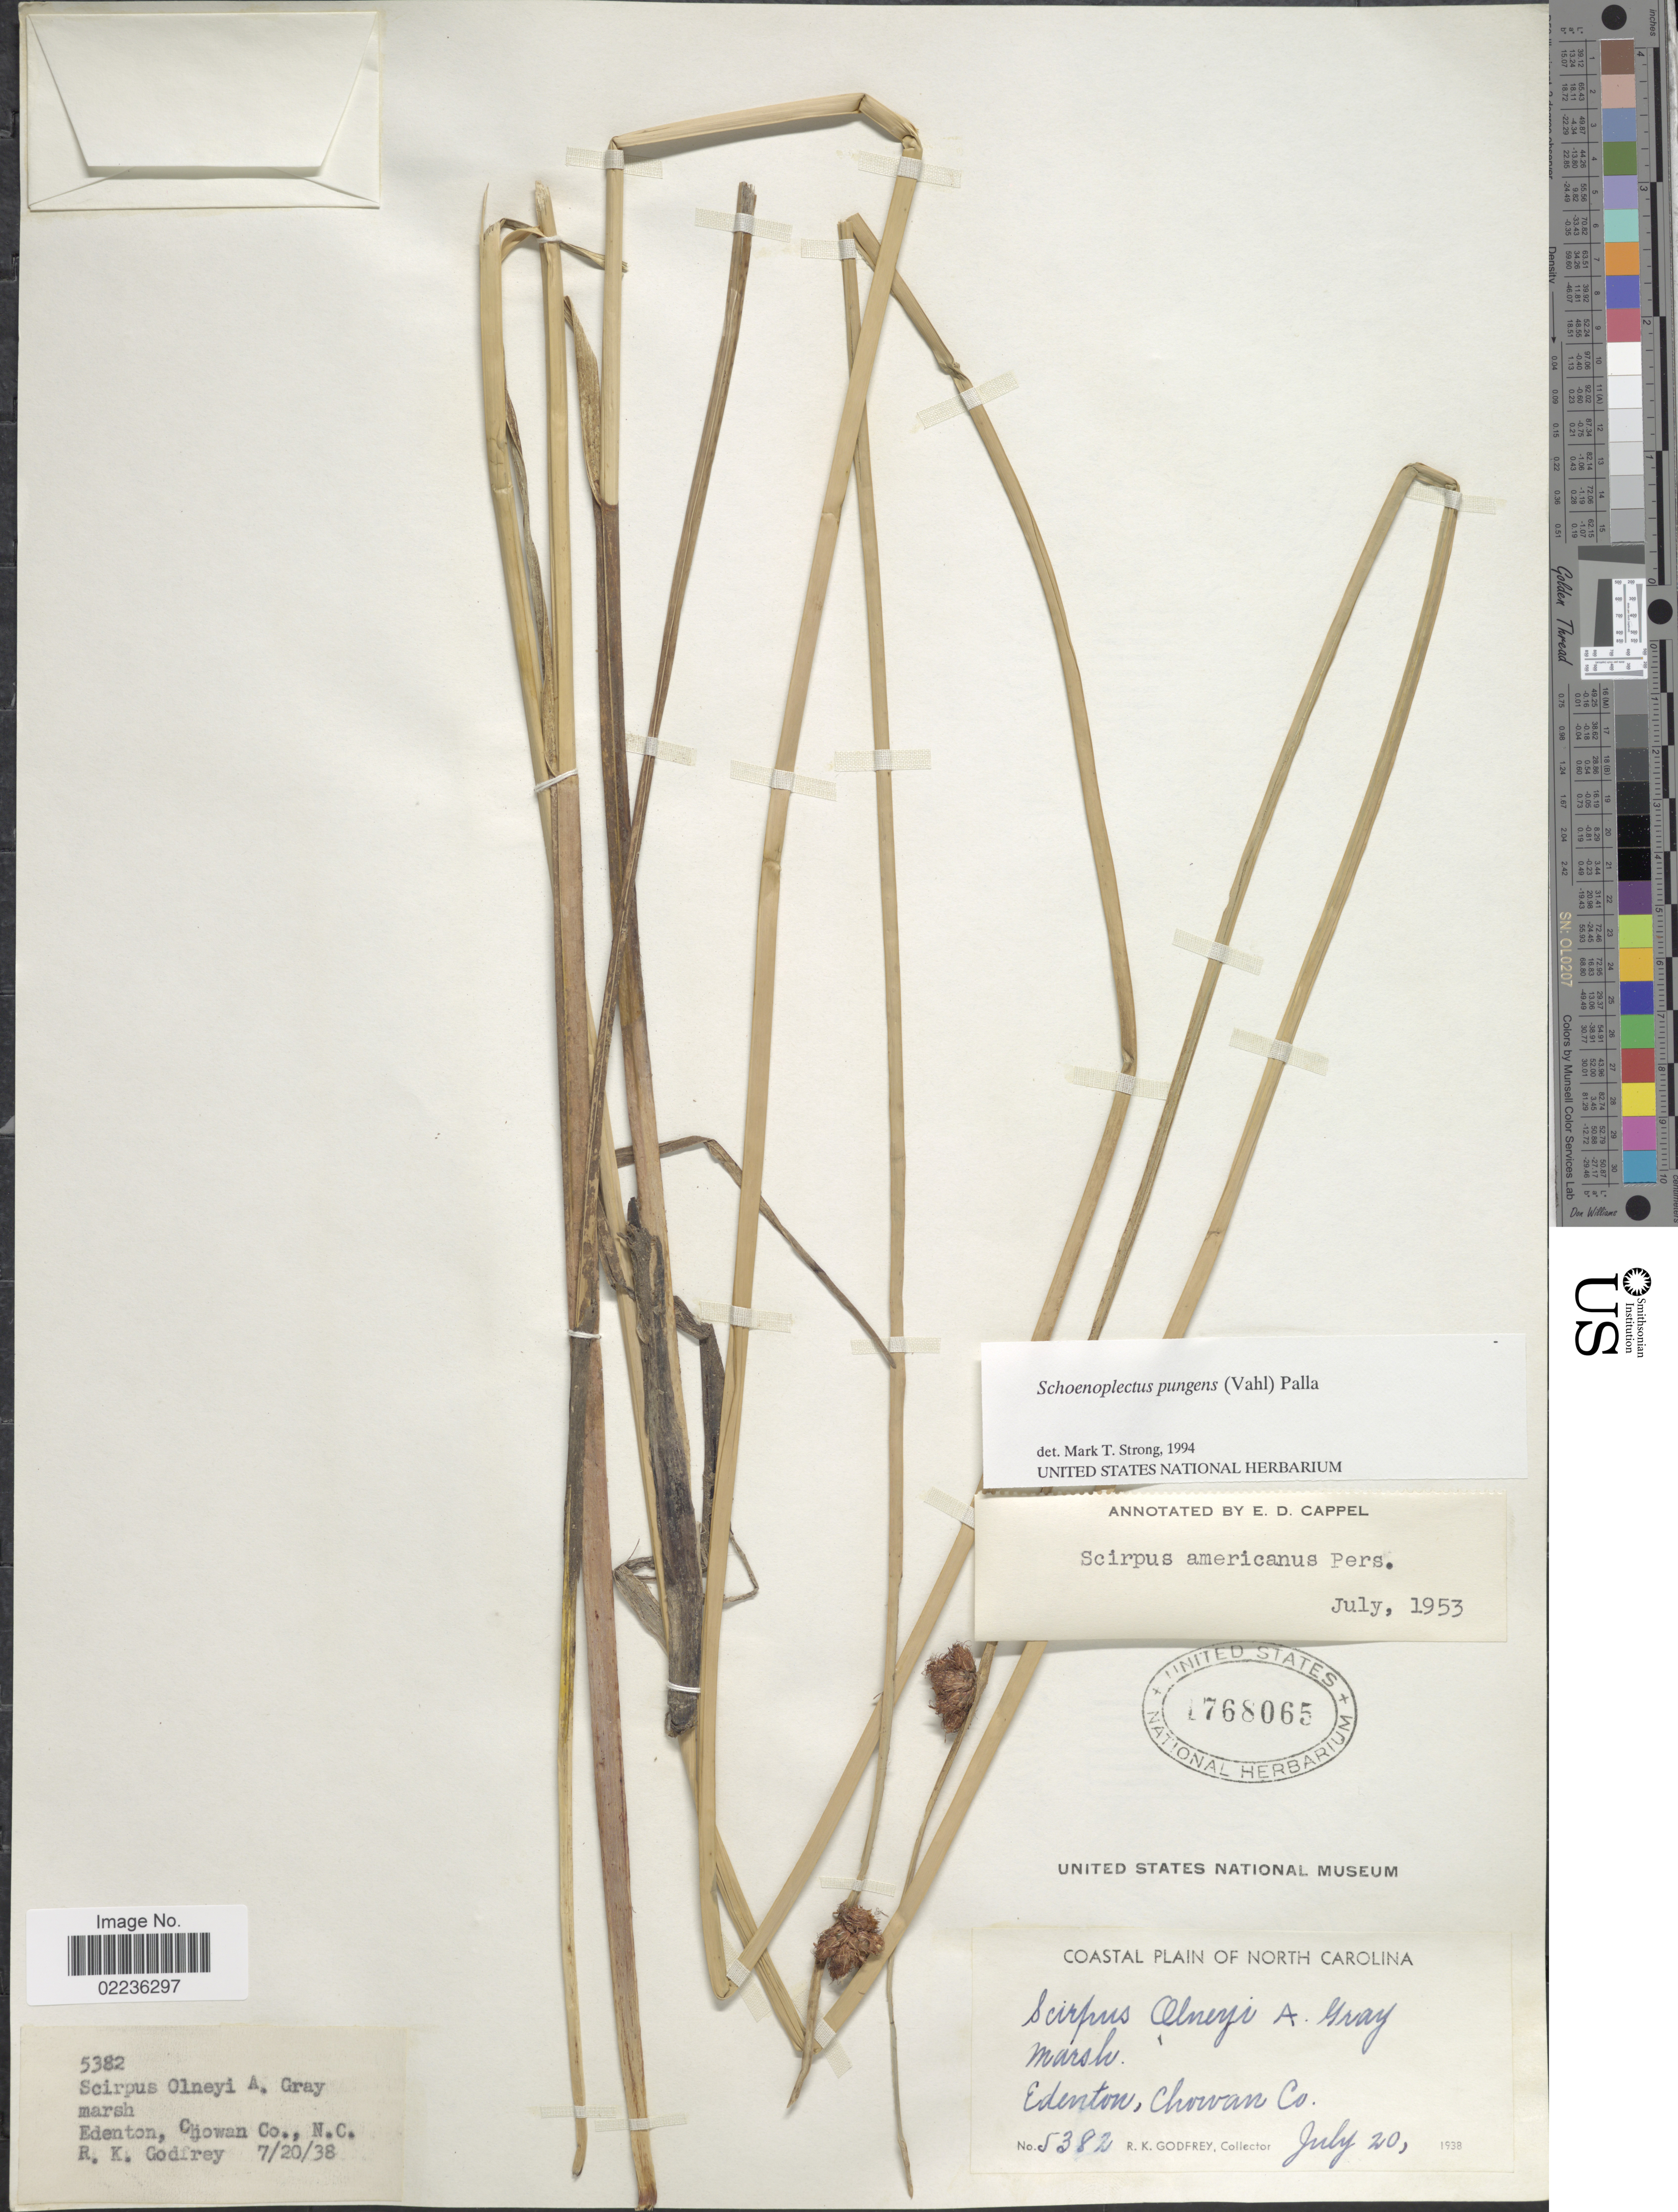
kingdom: Plantae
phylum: Tracheophyta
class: Liliopsida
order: Poales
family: Cyperaceae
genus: Schoenoplectus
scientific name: Schoenoplectus pungens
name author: (Vahl) Palla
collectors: R. K. Godfrey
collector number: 5382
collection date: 1938-07-20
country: United States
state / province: North Carolina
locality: Coastal Plain. marsh. Edenton, Chowan Co., N.C.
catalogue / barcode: US 1768065